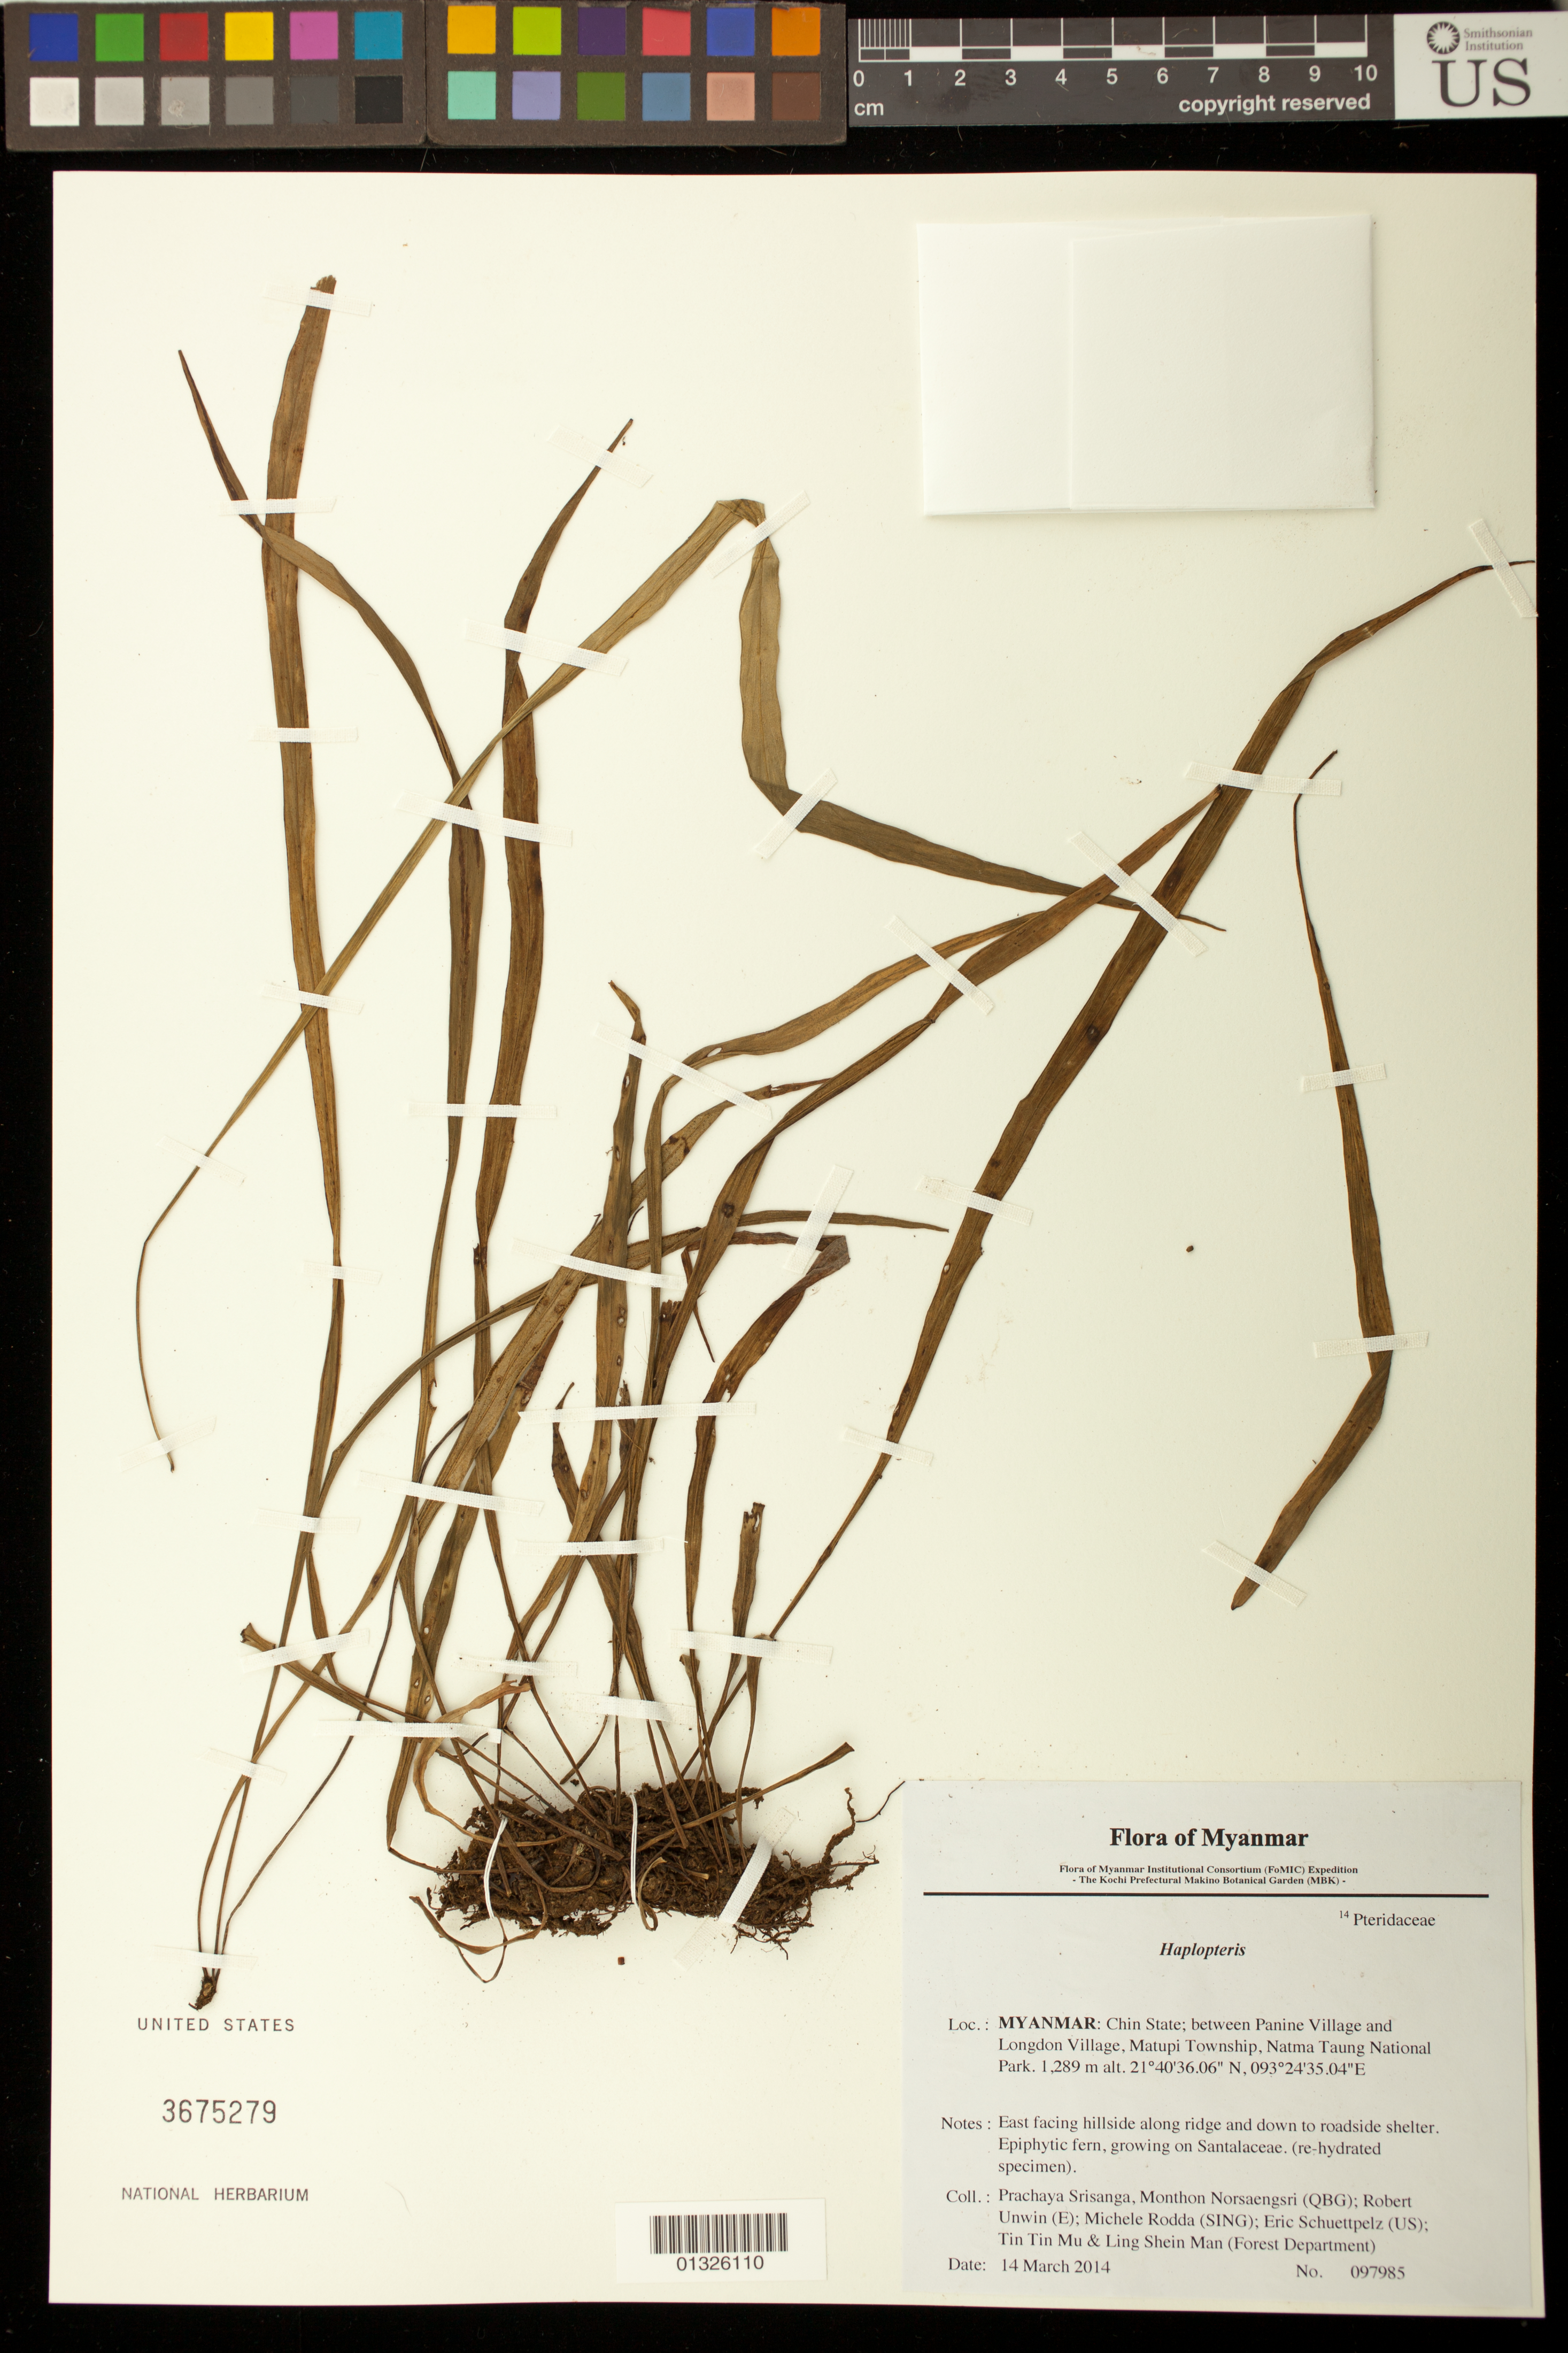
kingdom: Plantae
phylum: Tracheophyta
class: Polypodiopsida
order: Polypodiales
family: Pteridaceae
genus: Haplopteris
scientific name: Haplopteris sp.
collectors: P. Srisanga, M. Norsaengsri, R. Unwin, M. Rodda, E. Schuettpelz, Tin Tin Mu & Ling Shein Man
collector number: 97985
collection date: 2014-03-14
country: Myanmar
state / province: Chin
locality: Between Panine Village and Longdon Village, Matupi Township, Natma Taung National Park.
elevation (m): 1289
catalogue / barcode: US 3675279